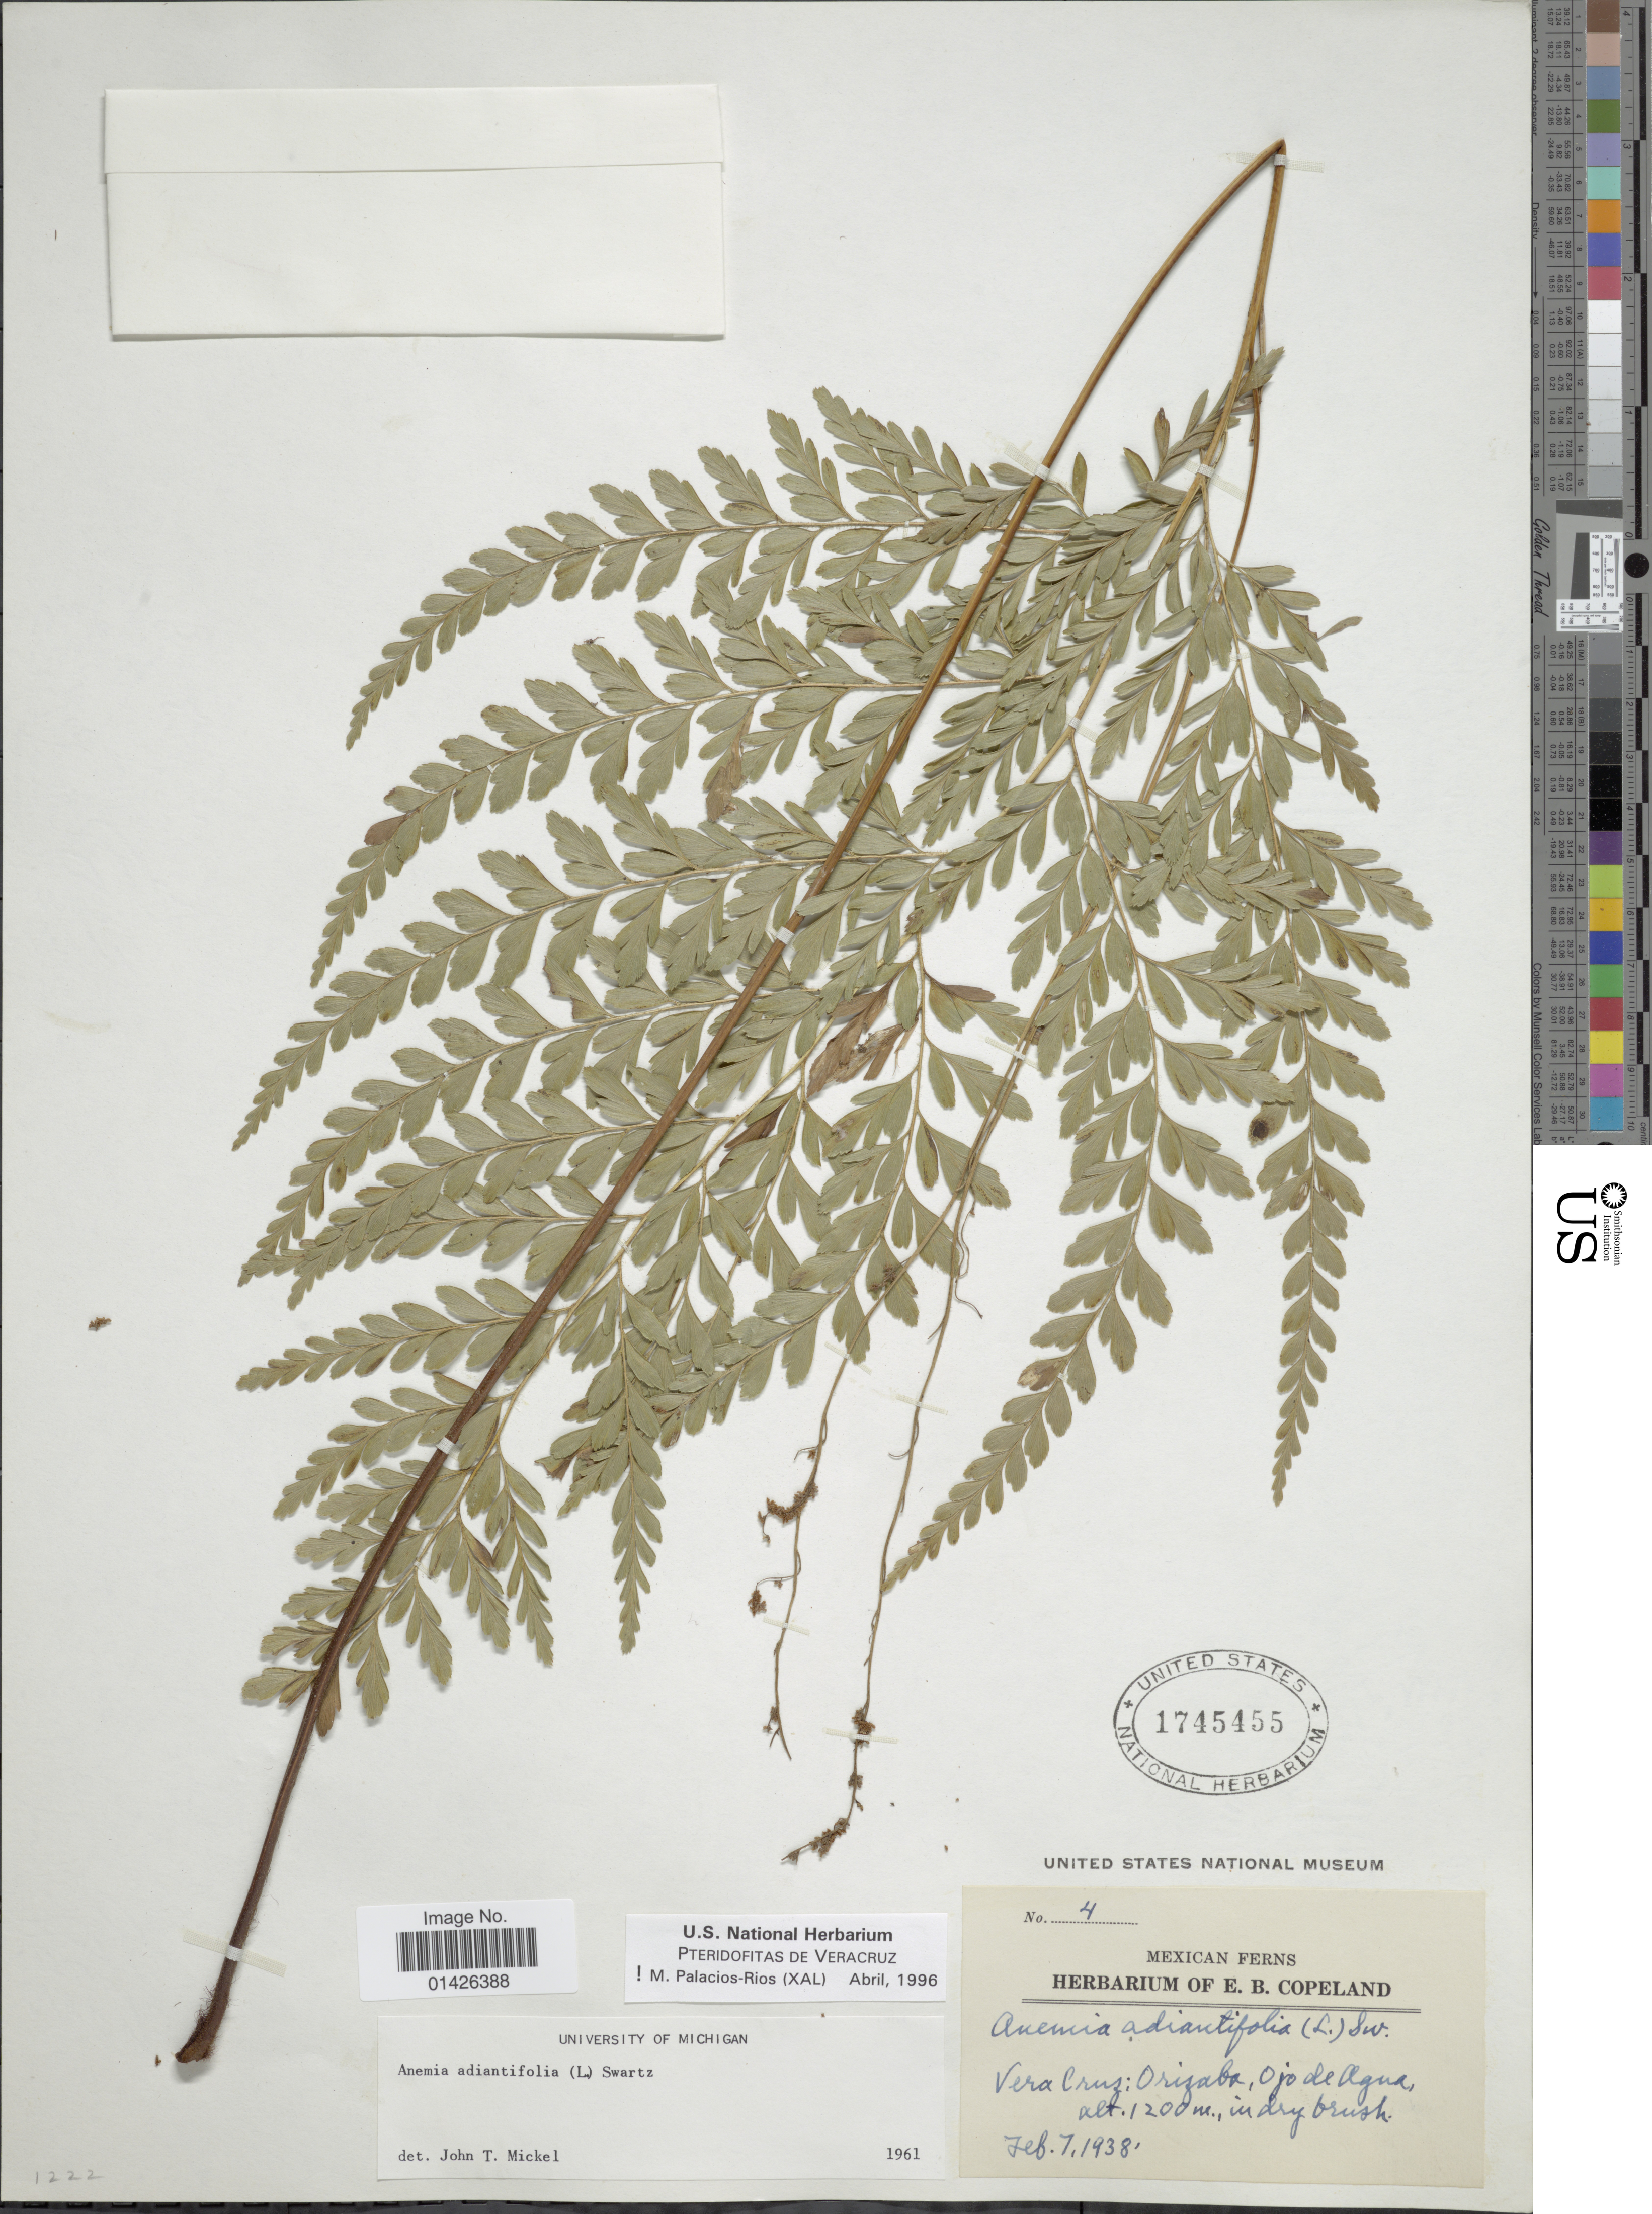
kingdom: Plantae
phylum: Tracheophyta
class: Polypodiopsida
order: Schizaeales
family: Anemiaceae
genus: Anemia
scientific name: Anemia adiantifolia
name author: (L.) Sw.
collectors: ex herb. E. B. Copeland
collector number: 4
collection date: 1938-02-07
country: Mexico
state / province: Veracruz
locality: Orizaba, Ojo de Agua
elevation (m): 1200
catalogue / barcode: US 1745455